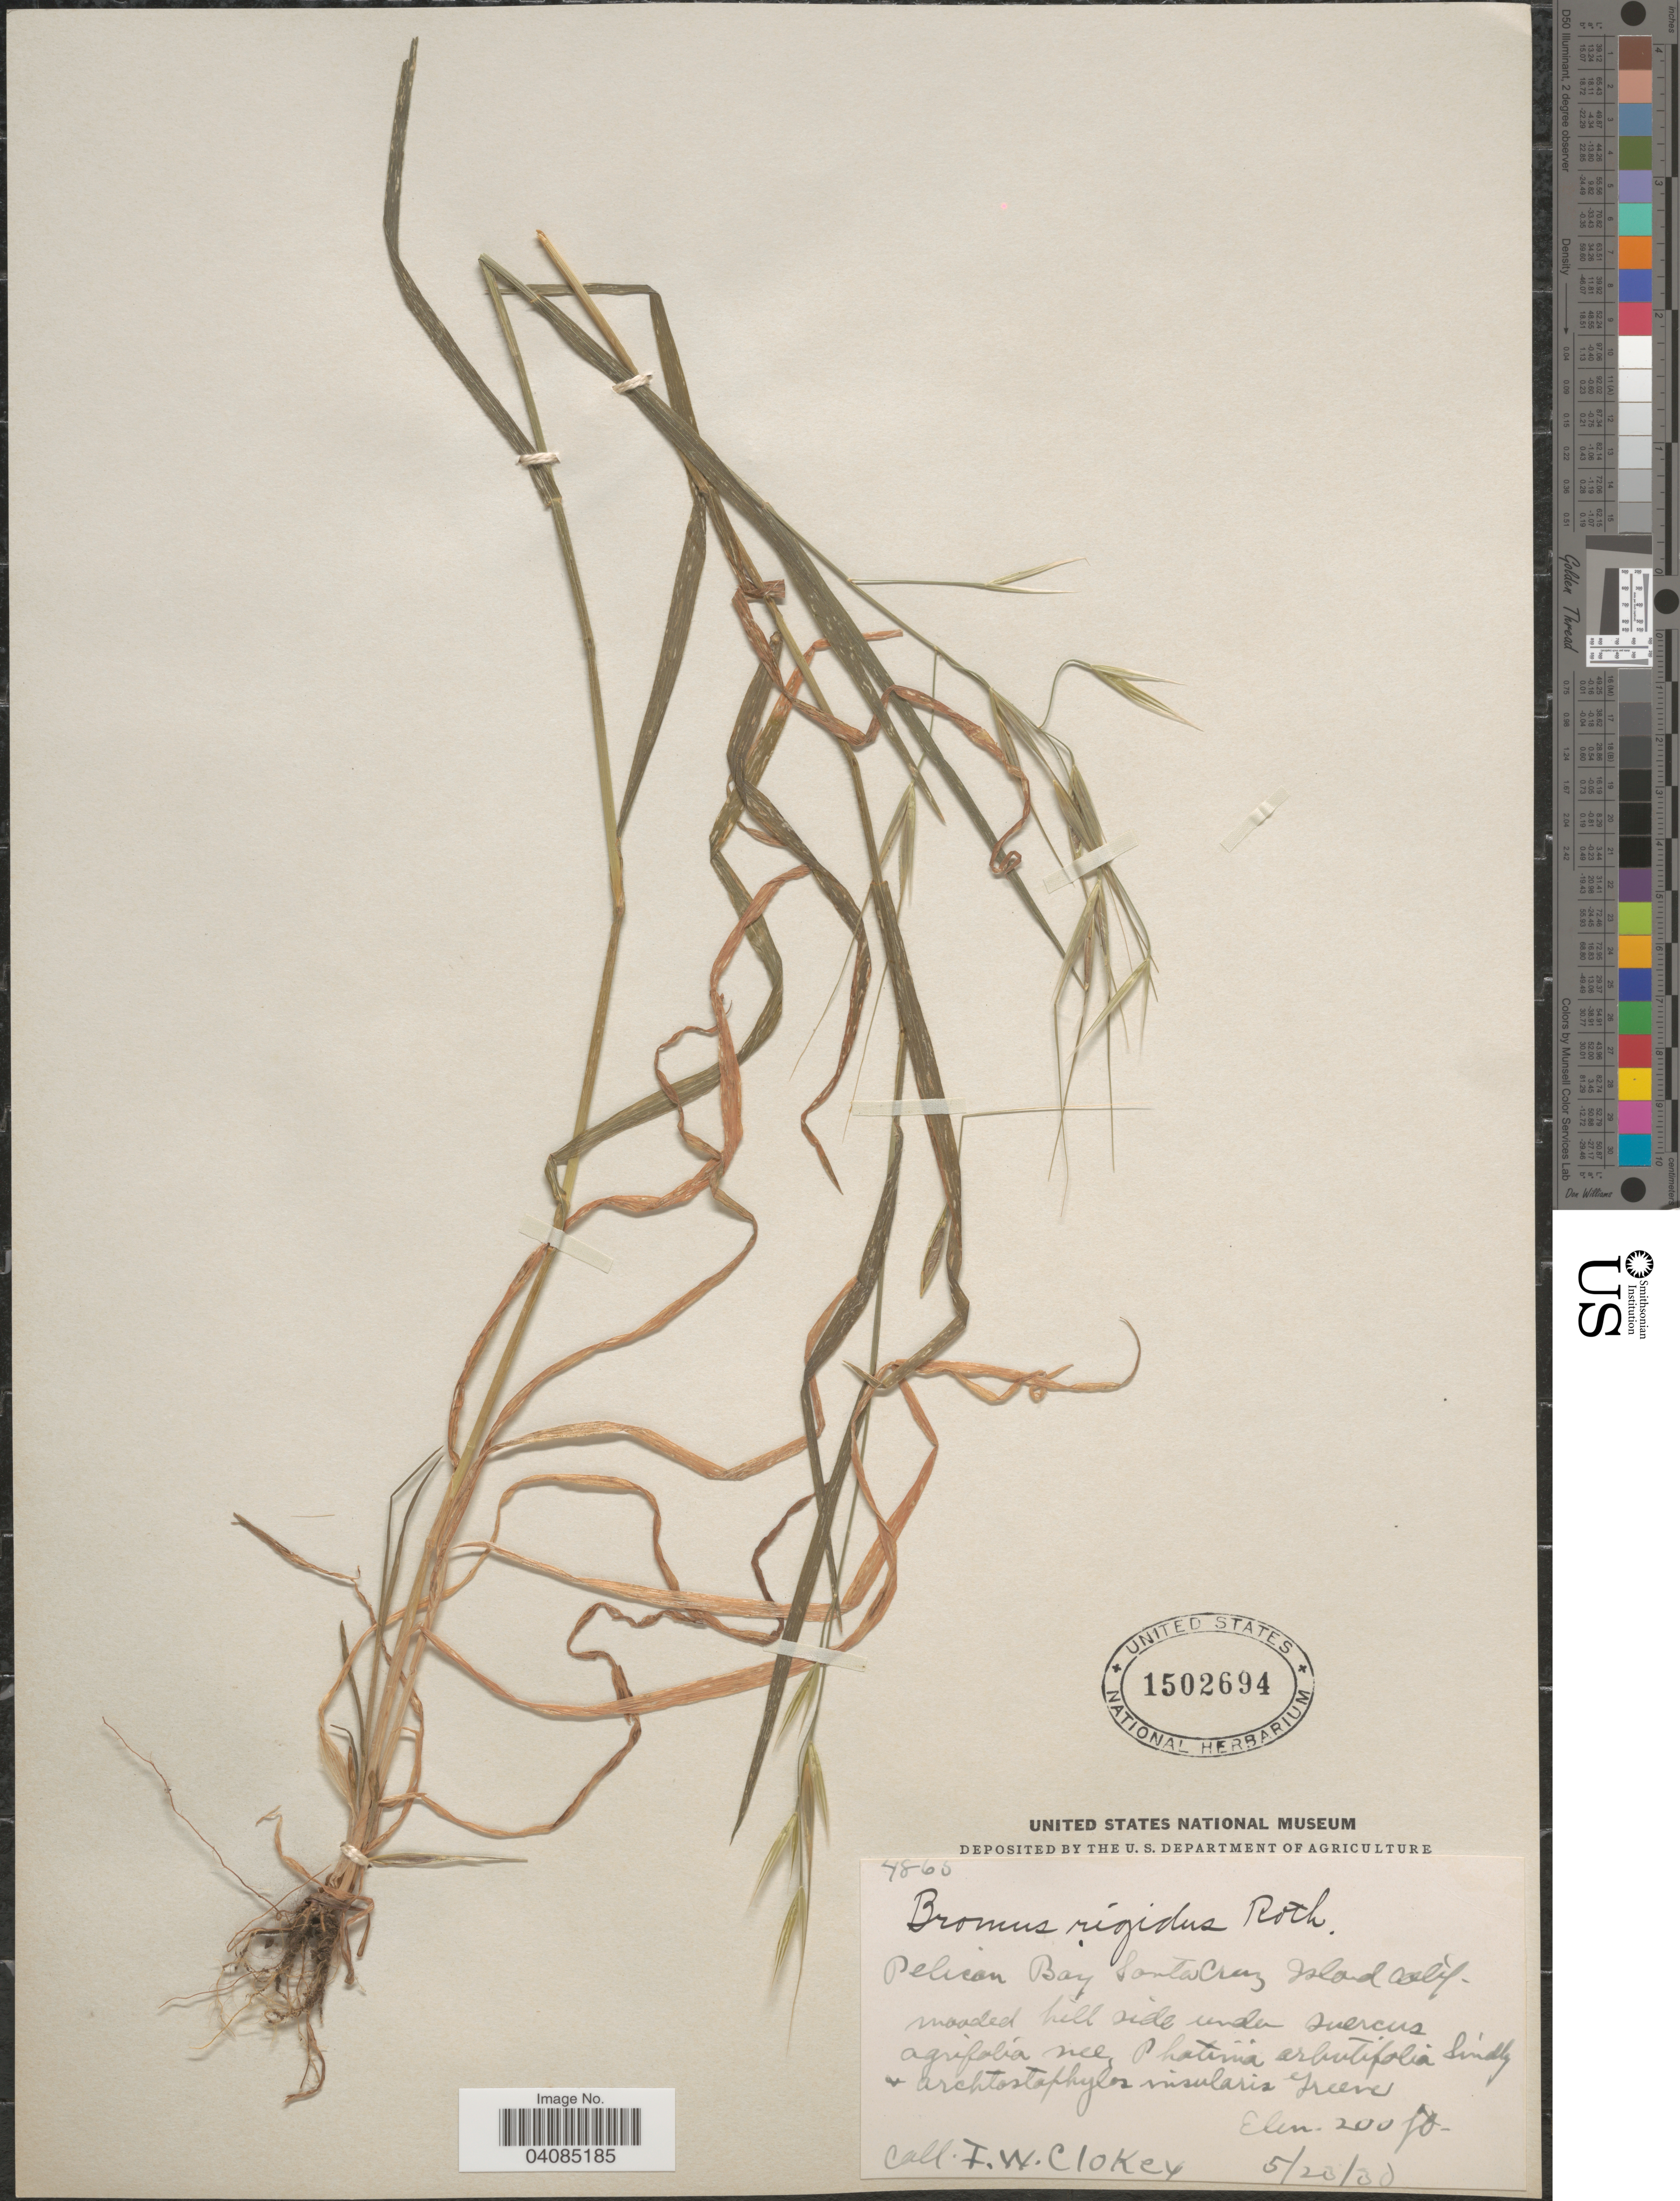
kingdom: Plantae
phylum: Tracheophyta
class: Liliopsida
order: Poales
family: Poaceae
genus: Bromus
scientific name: Bromus rigidus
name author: Roth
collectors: I. W. Clokey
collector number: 4865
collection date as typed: Transcribed d/m/y: 23/5/30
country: United States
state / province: California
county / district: Santa Barbara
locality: Pelican Bay. Santa Cruz Island. Wooded hill side.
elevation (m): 61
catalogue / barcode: US 1502694